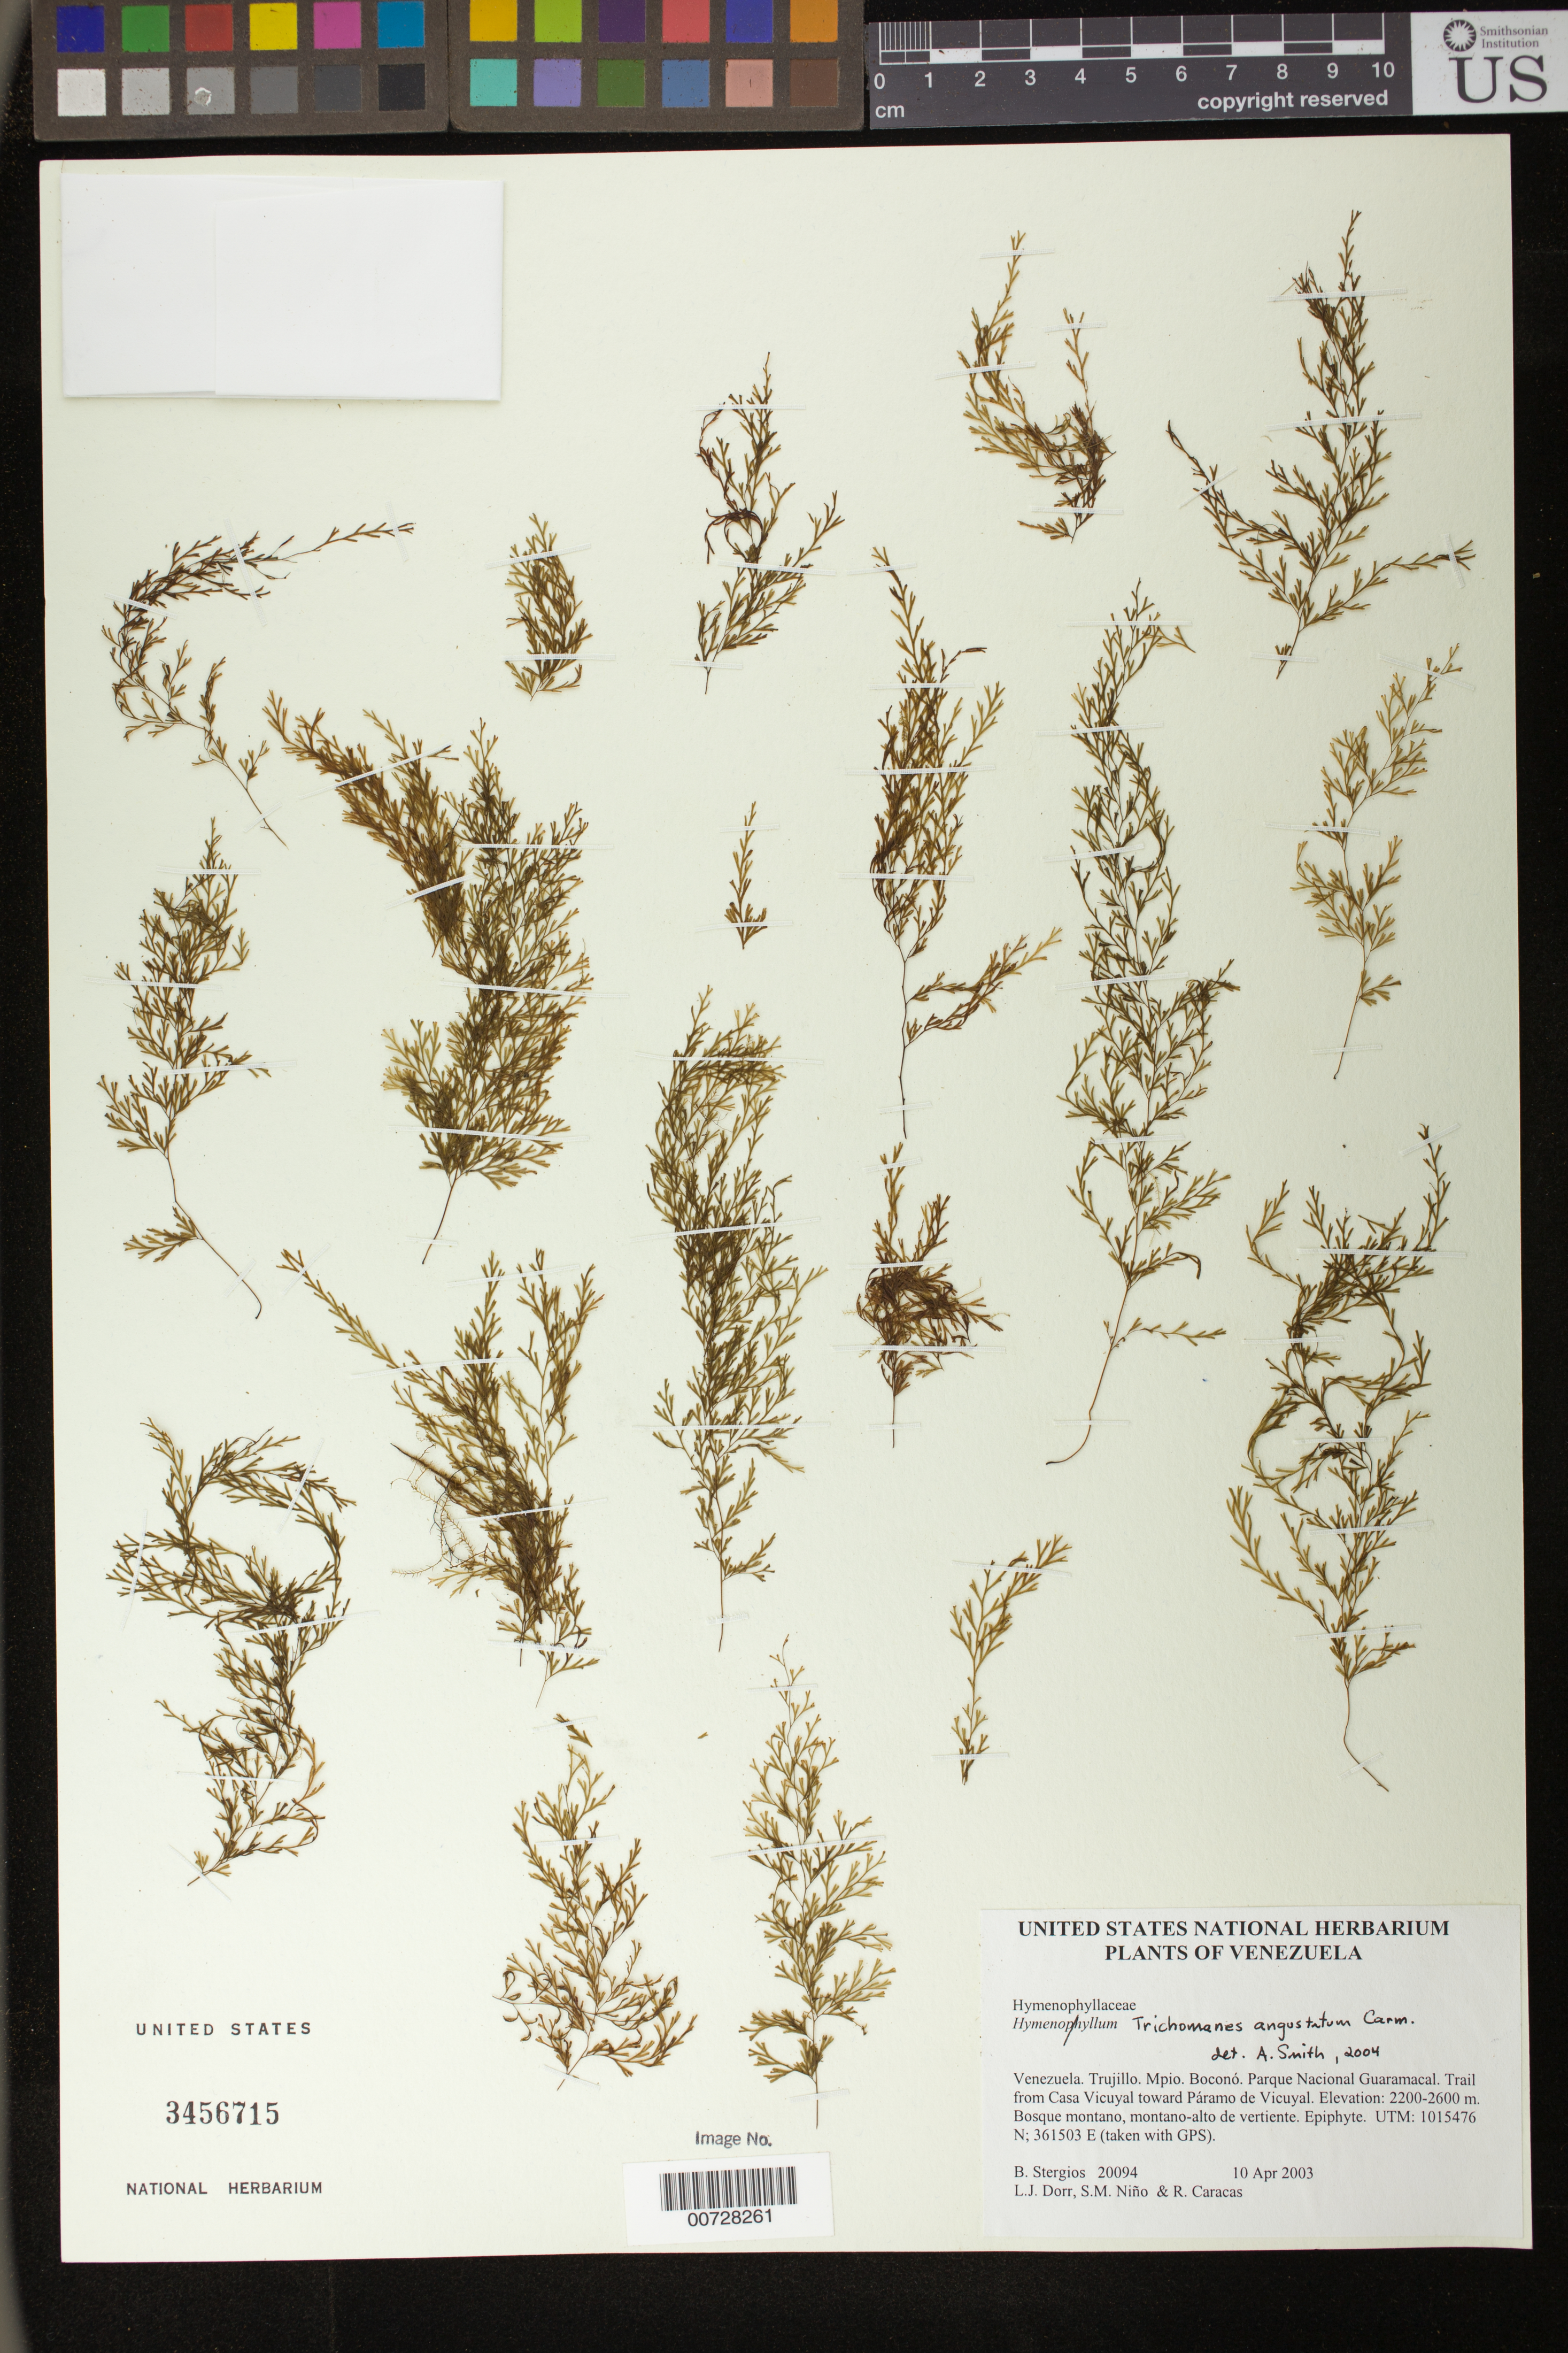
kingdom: Plantae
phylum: Tracheophyta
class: Polypodiopsida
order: Hymenophyllales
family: Hymenophyllaceae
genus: Trichomanes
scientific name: Trichomanes angustatum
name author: Carmich.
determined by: Smith, Alan R., (UC)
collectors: B. G. Stergios, L. J. Dorr, S. M. Niño & R. Caracas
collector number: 20094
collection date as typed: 10 Apr 2003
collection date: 2003-04-10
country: Venezuela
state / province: Trujillo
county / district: Boconó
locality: Parque Nacional Guaramacal. Trail from Casa Vicuyal toward Páramo de Vicuyal.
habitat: Bosque montano, montano-alto de vertiente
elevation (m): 2200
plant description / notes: PORT, US, VEN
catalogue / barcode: US 3456715